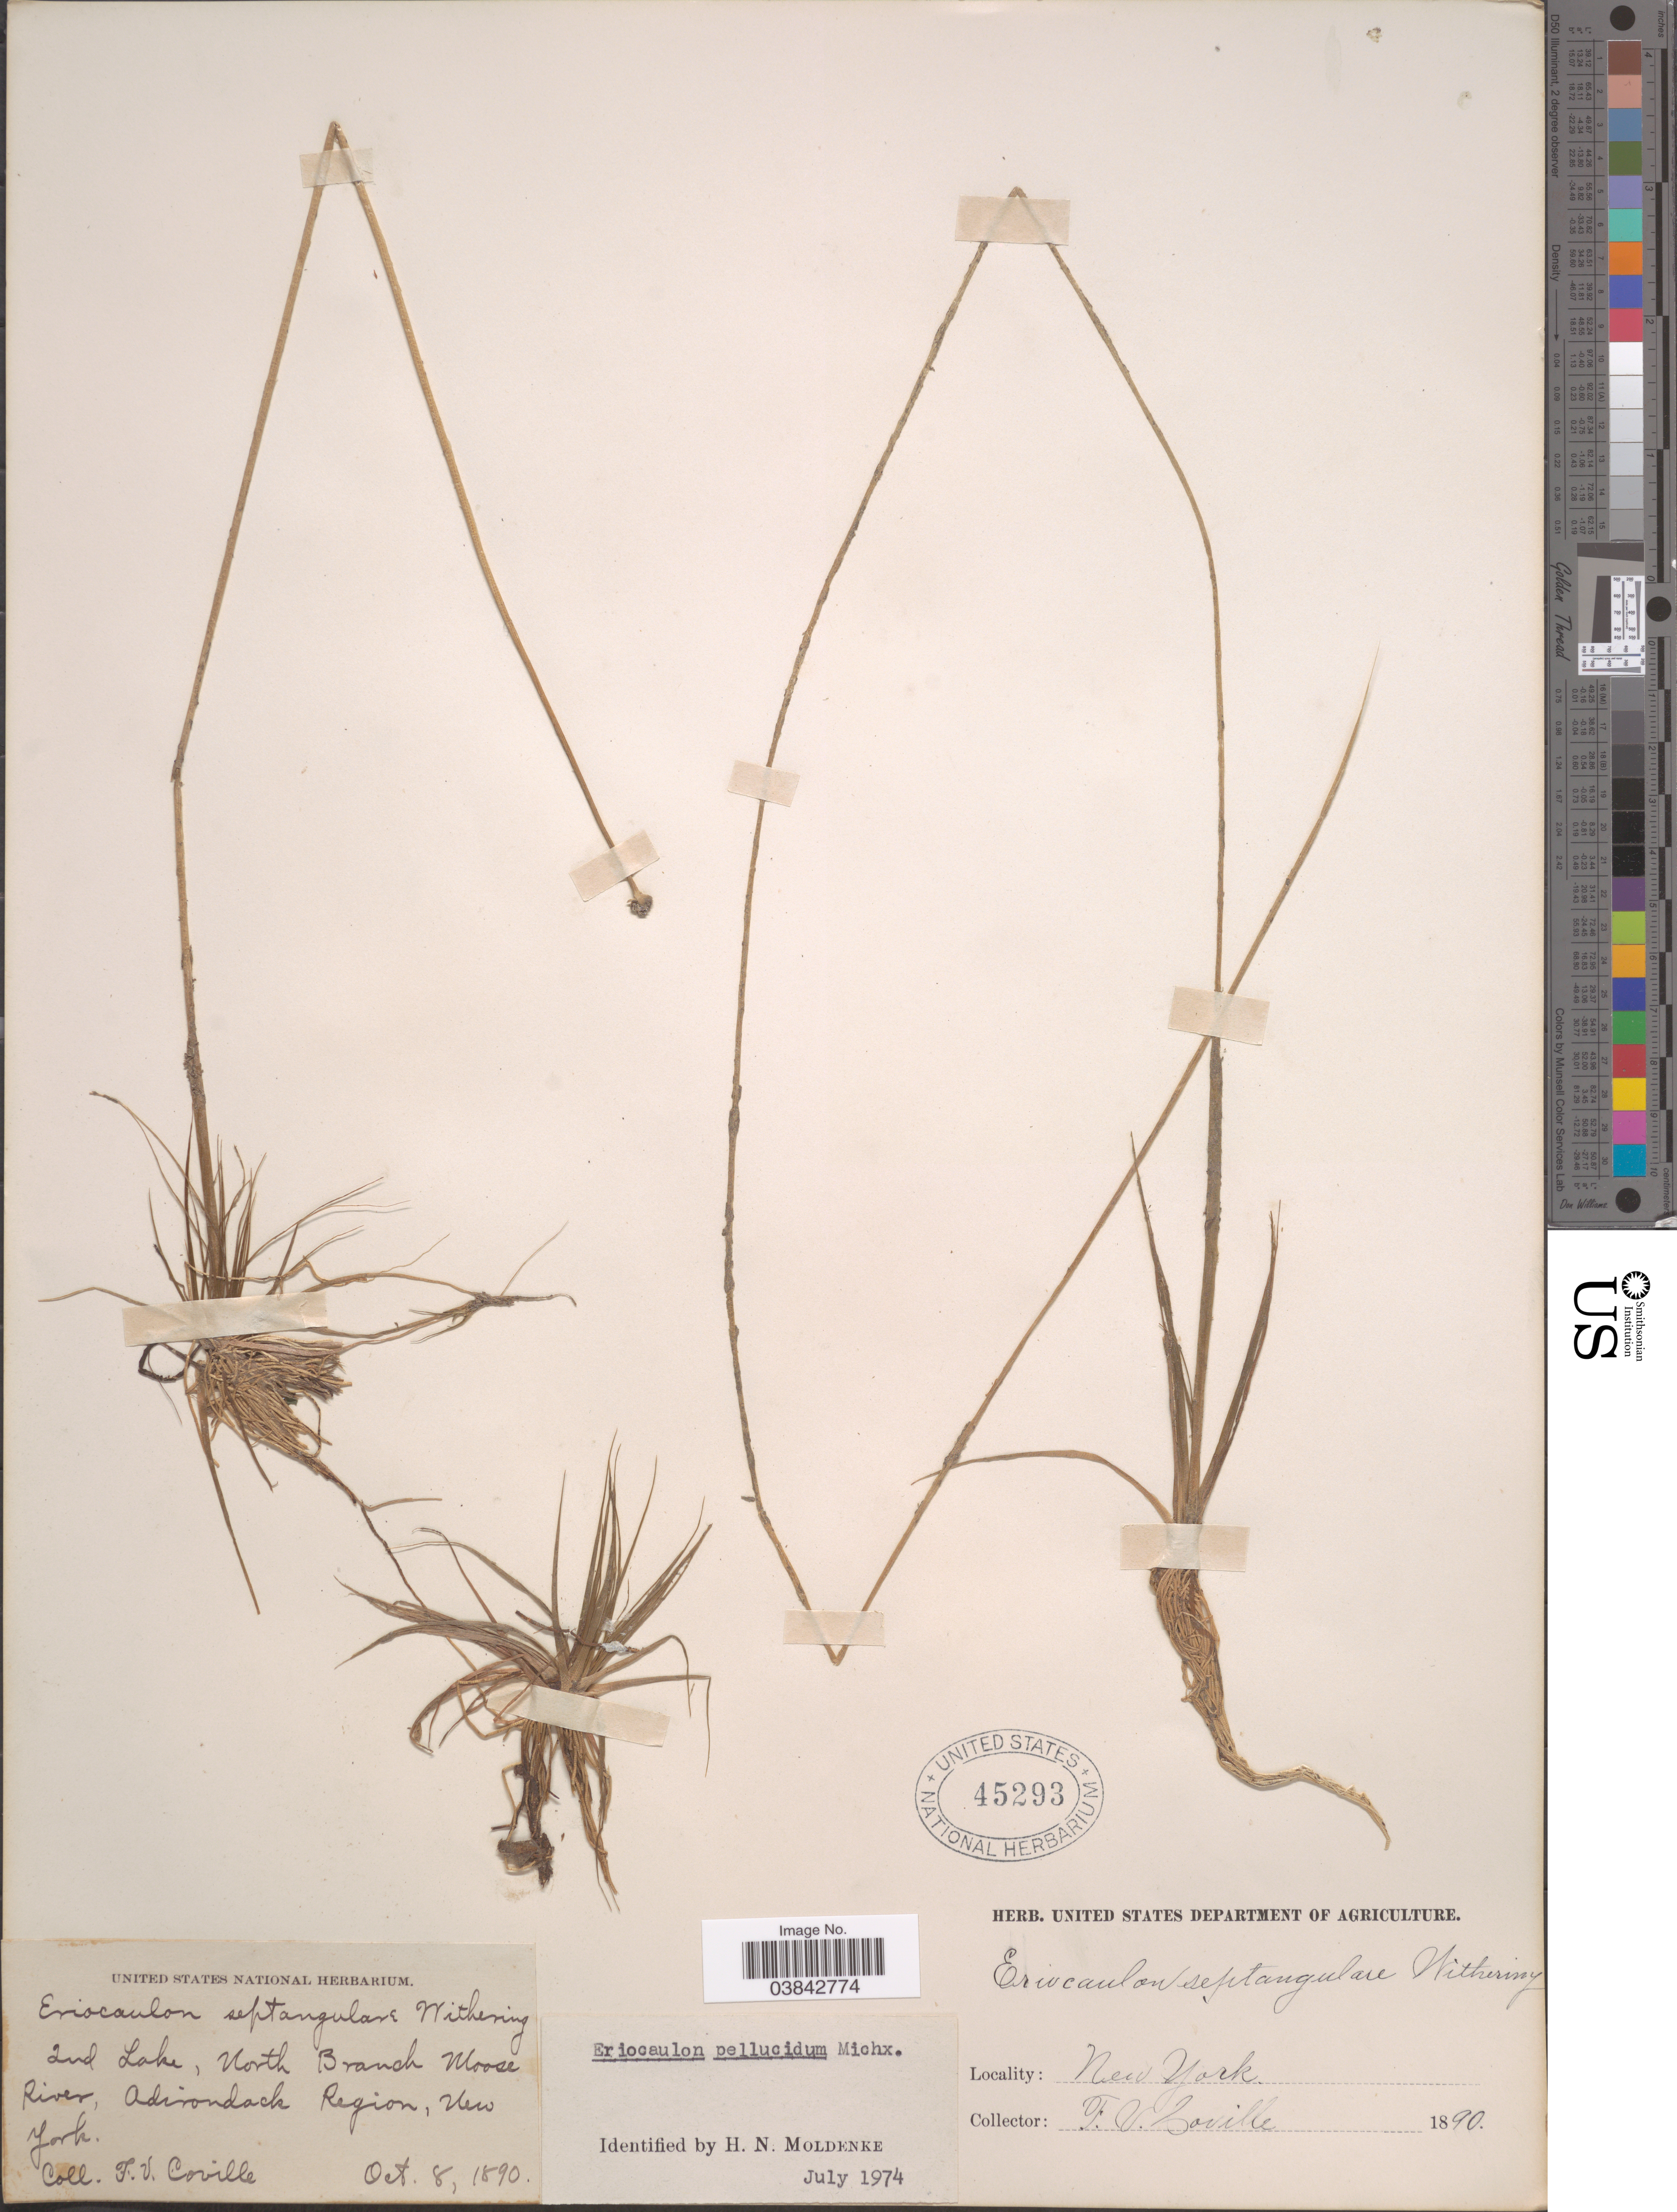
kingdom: Plantae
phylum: Tracheophyta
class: Liliopsida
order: Poales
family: Eriocaulaceae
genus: Eriocaulon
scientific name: Eriocaulon aquaticum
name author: (Hill) Druce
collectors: F. V. Coville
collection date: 1890-10-08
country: United States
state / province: New York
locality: Ind Lake, North Branch Moose River, Adirondack Region.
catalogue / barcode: US 45293